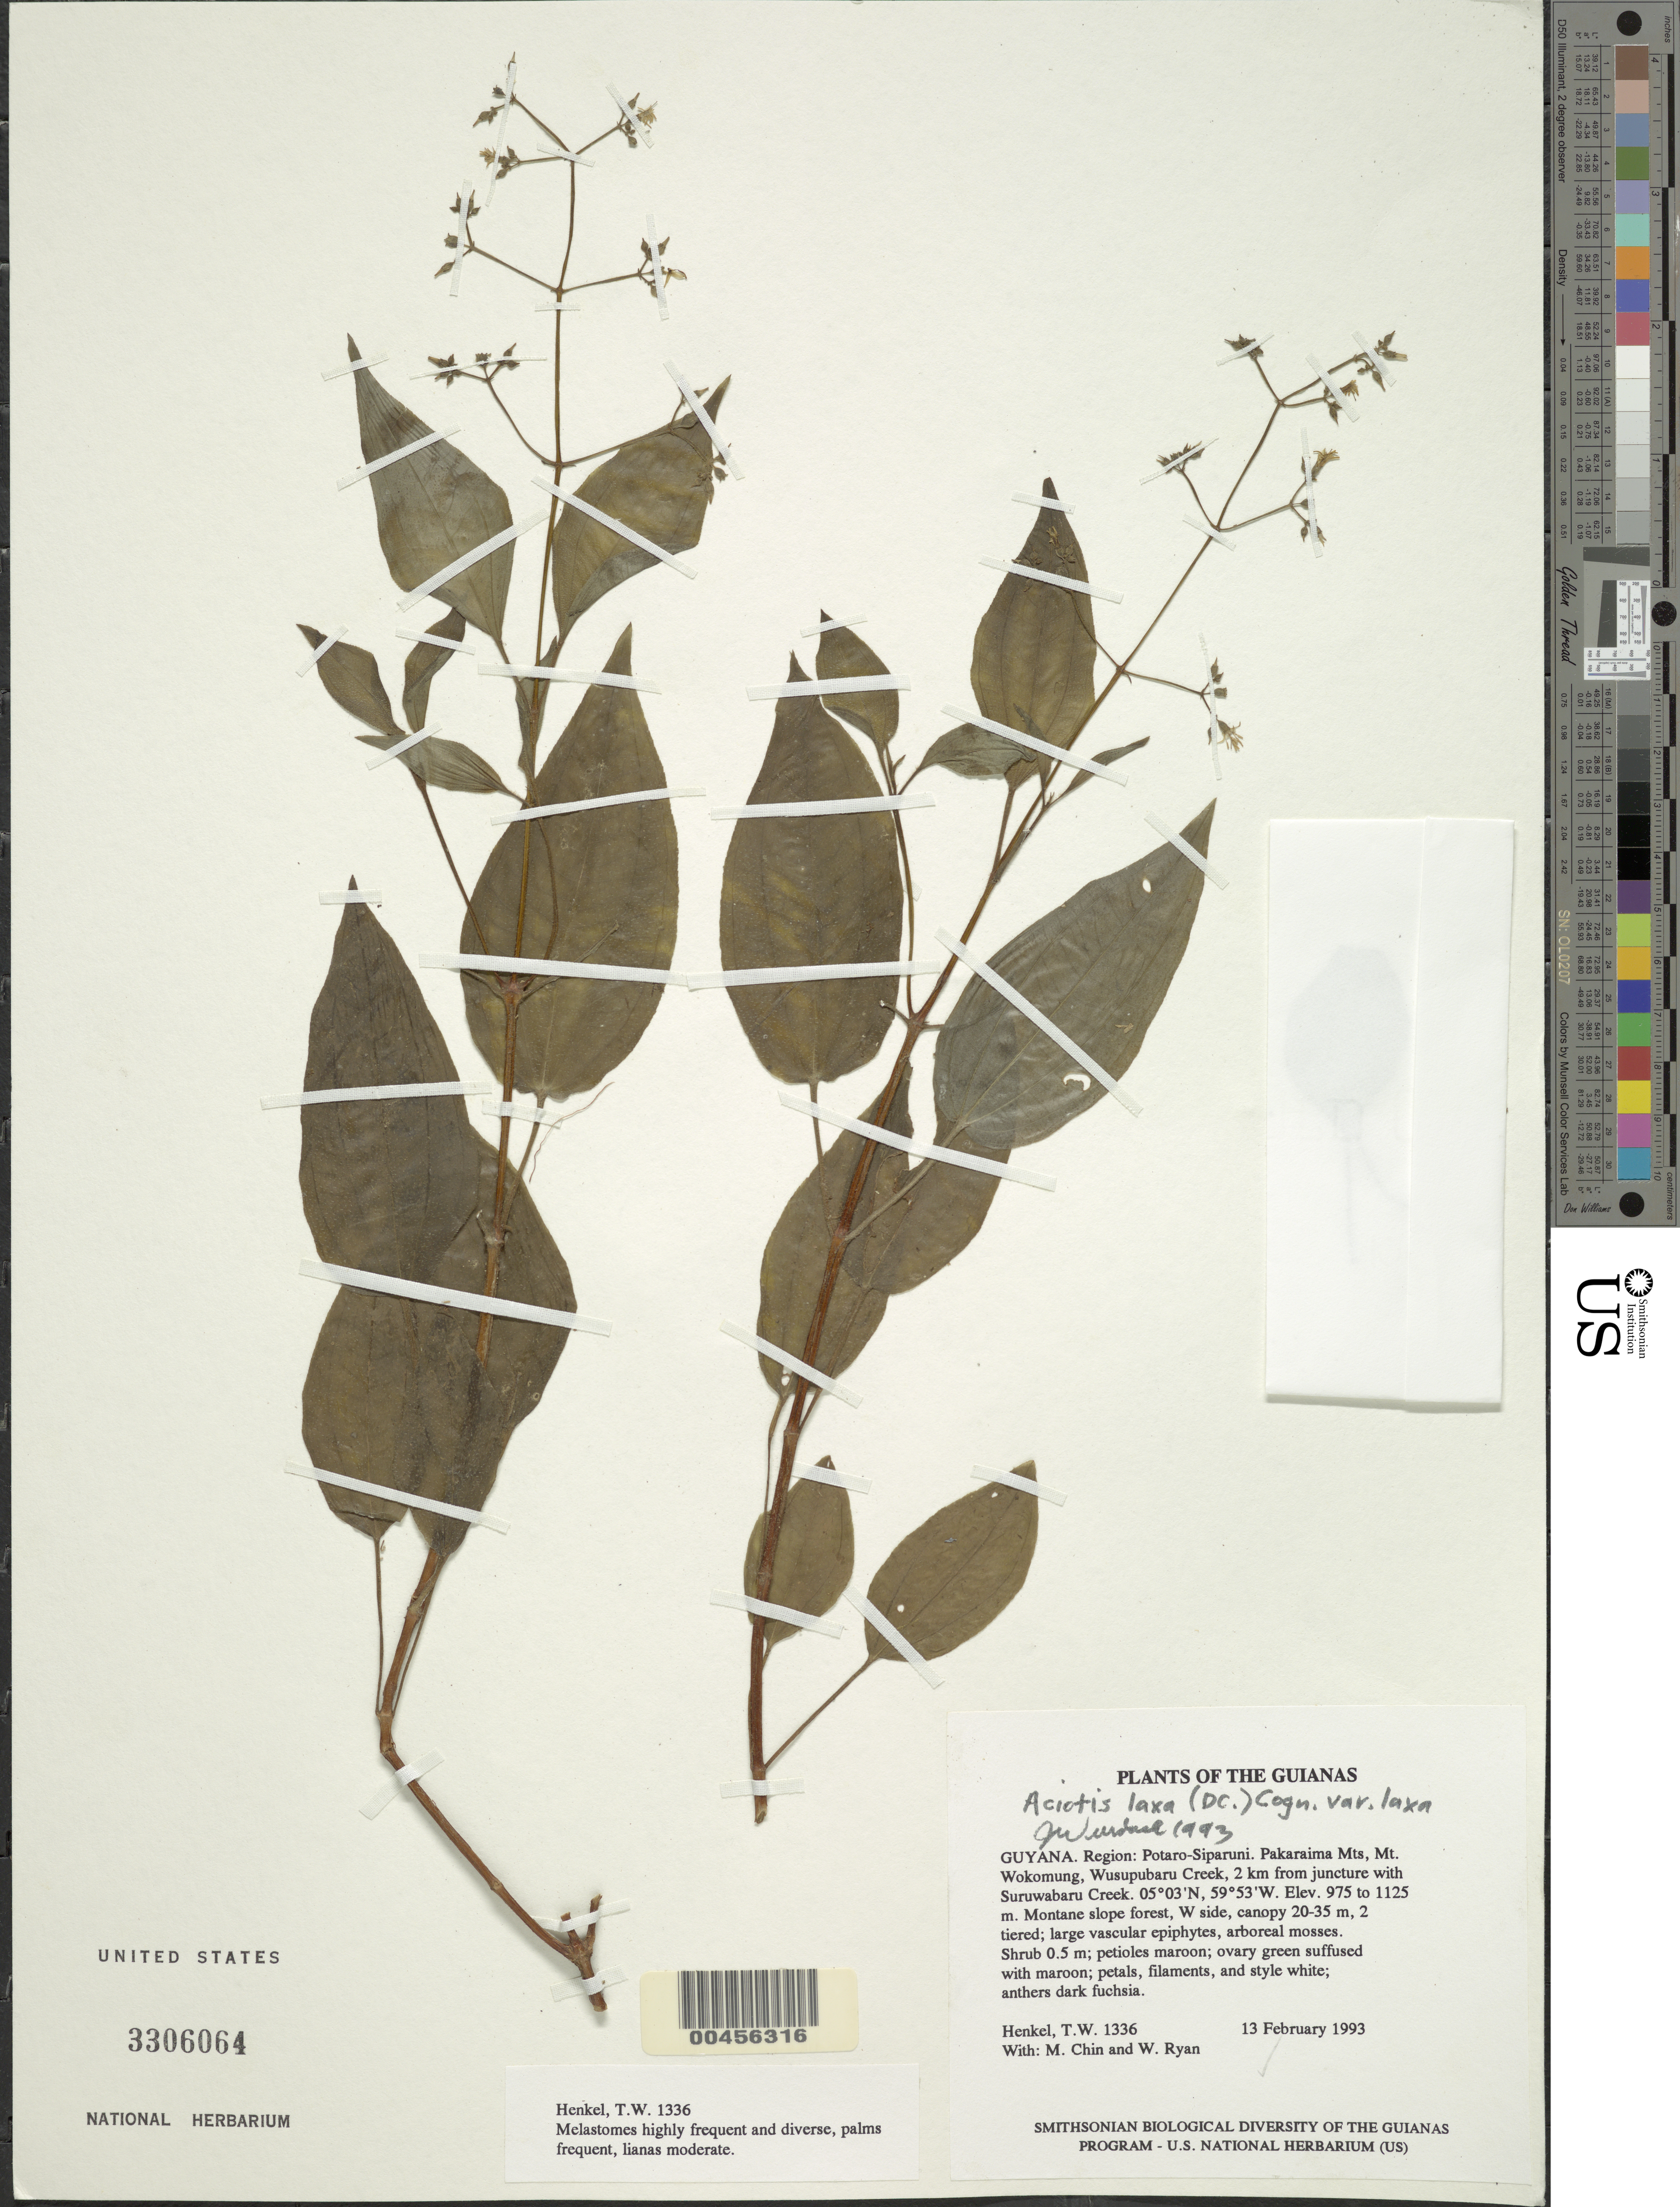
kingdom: Plantae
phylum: Tracheophyta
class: Magnoliopsida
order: Myrtales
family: Melastomataceae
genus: Aciotis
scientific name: Aciotis laxa var. laxa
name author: (DC.) Cogn.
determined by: Wurdack, John J., (US), US (UNITED STATES)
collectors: T. Henkel, M. Chin & W. Ryan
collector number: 1336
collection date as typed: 13 February 1993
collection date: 1993-02-13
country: Guyana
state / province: Potaro-Siparuni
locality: Pakaraima Mts, Mt. Wokomung, Wusupubaru Creek, 2 km from juncture with Suruwabaru Creek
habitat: Montane slope forest, W side, canopy 20-35 m, 2 tiered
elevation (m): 975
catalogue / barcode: US 3306064